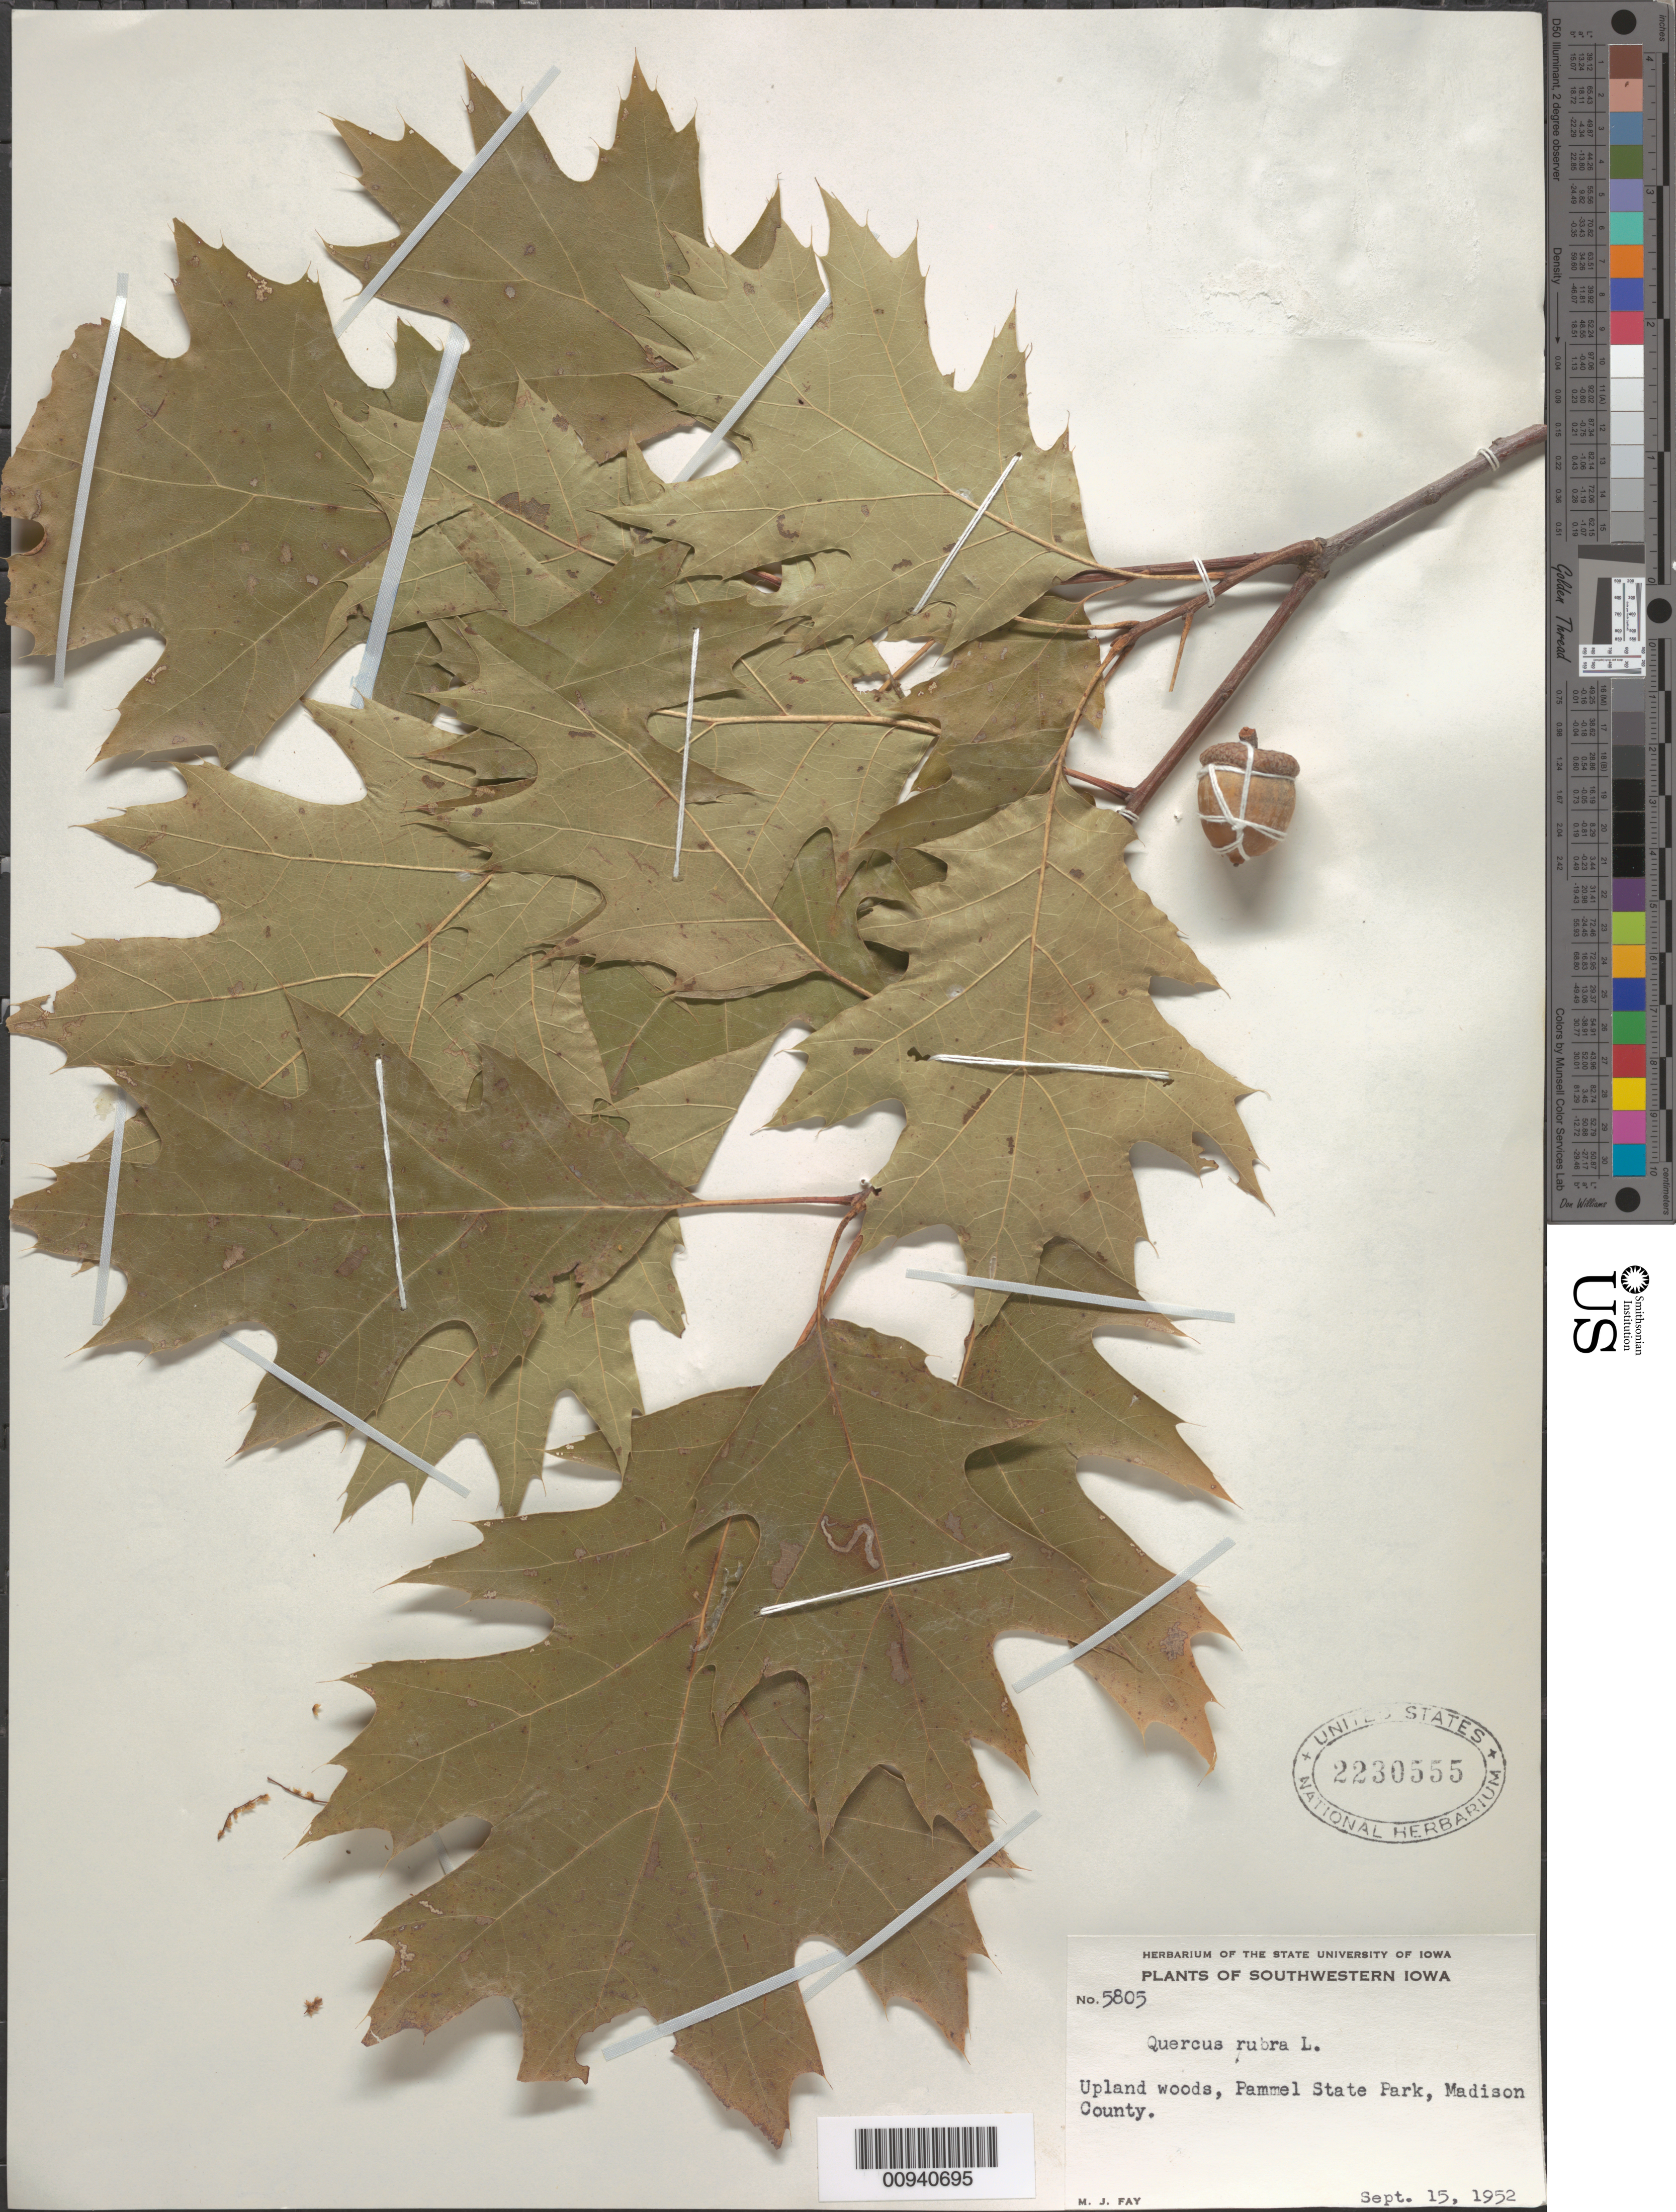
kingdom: Plantae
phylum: Tracheophyta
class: Magnoliopsida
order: Fagales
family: Fagaceae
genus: Quercus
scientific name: Quercus rubra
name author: L.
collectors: M. Fay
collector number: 5805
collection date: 1952-09-15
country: United States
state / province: Iowa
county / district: Madison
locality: Pammel State Park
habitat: Upland woods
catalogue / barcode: US 2230555